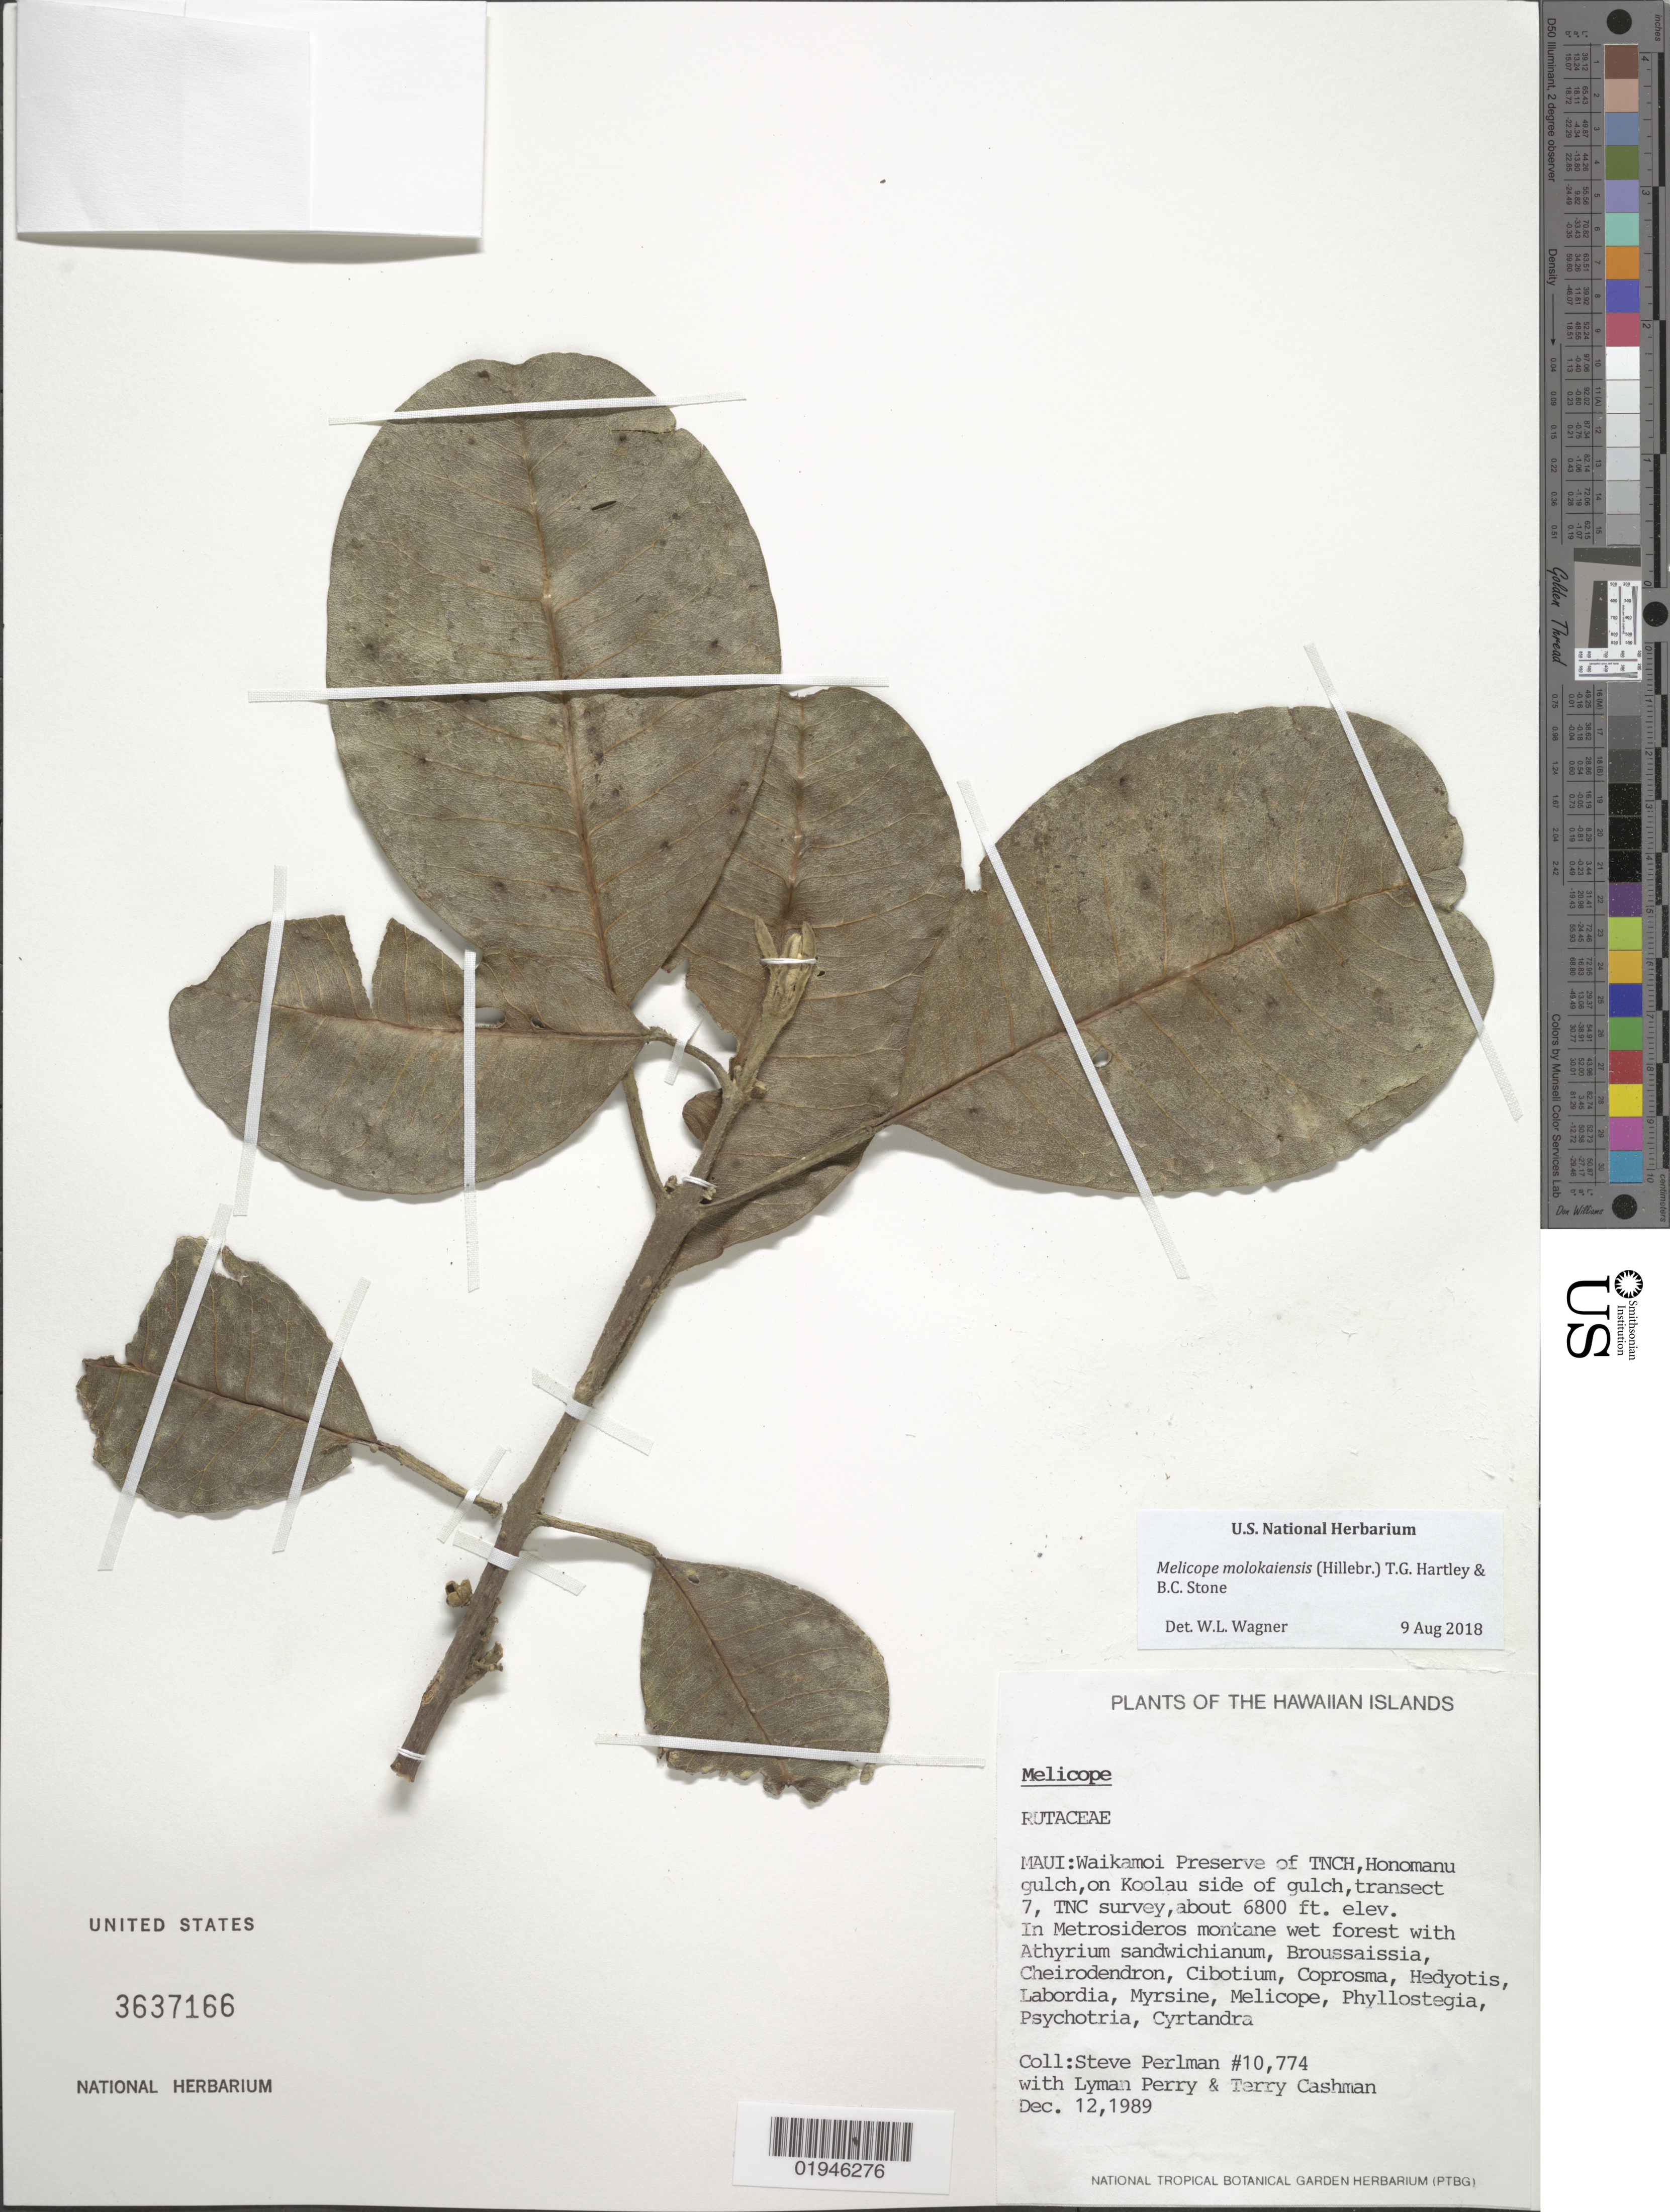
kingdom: Plantae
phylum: Tracheophyta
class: Magnoliopsida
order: Sapindales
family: Rutaceae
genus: Melicope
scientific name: Melicope molokaiensis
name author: (Hillebr.) T.G. Hartley & B.C. Stone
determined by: Wagner, W. L., (BOT), Smithsonian Institution - National Museum of Natural History (UNITED STATES)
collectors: S. P. Perlman, L. Perry & T. Cashman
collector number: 10774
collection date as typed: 12 Dec 1989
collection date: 1989-12-12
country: United States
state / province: Hawaii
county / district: Maui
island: Maui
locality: Waikamoi Preserve of TNCH, Honomanu gulch, on Koolau side of gulch, transect 7, TNC survey.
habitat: Montane wet forest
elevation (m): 2073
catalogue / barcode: US 3637166